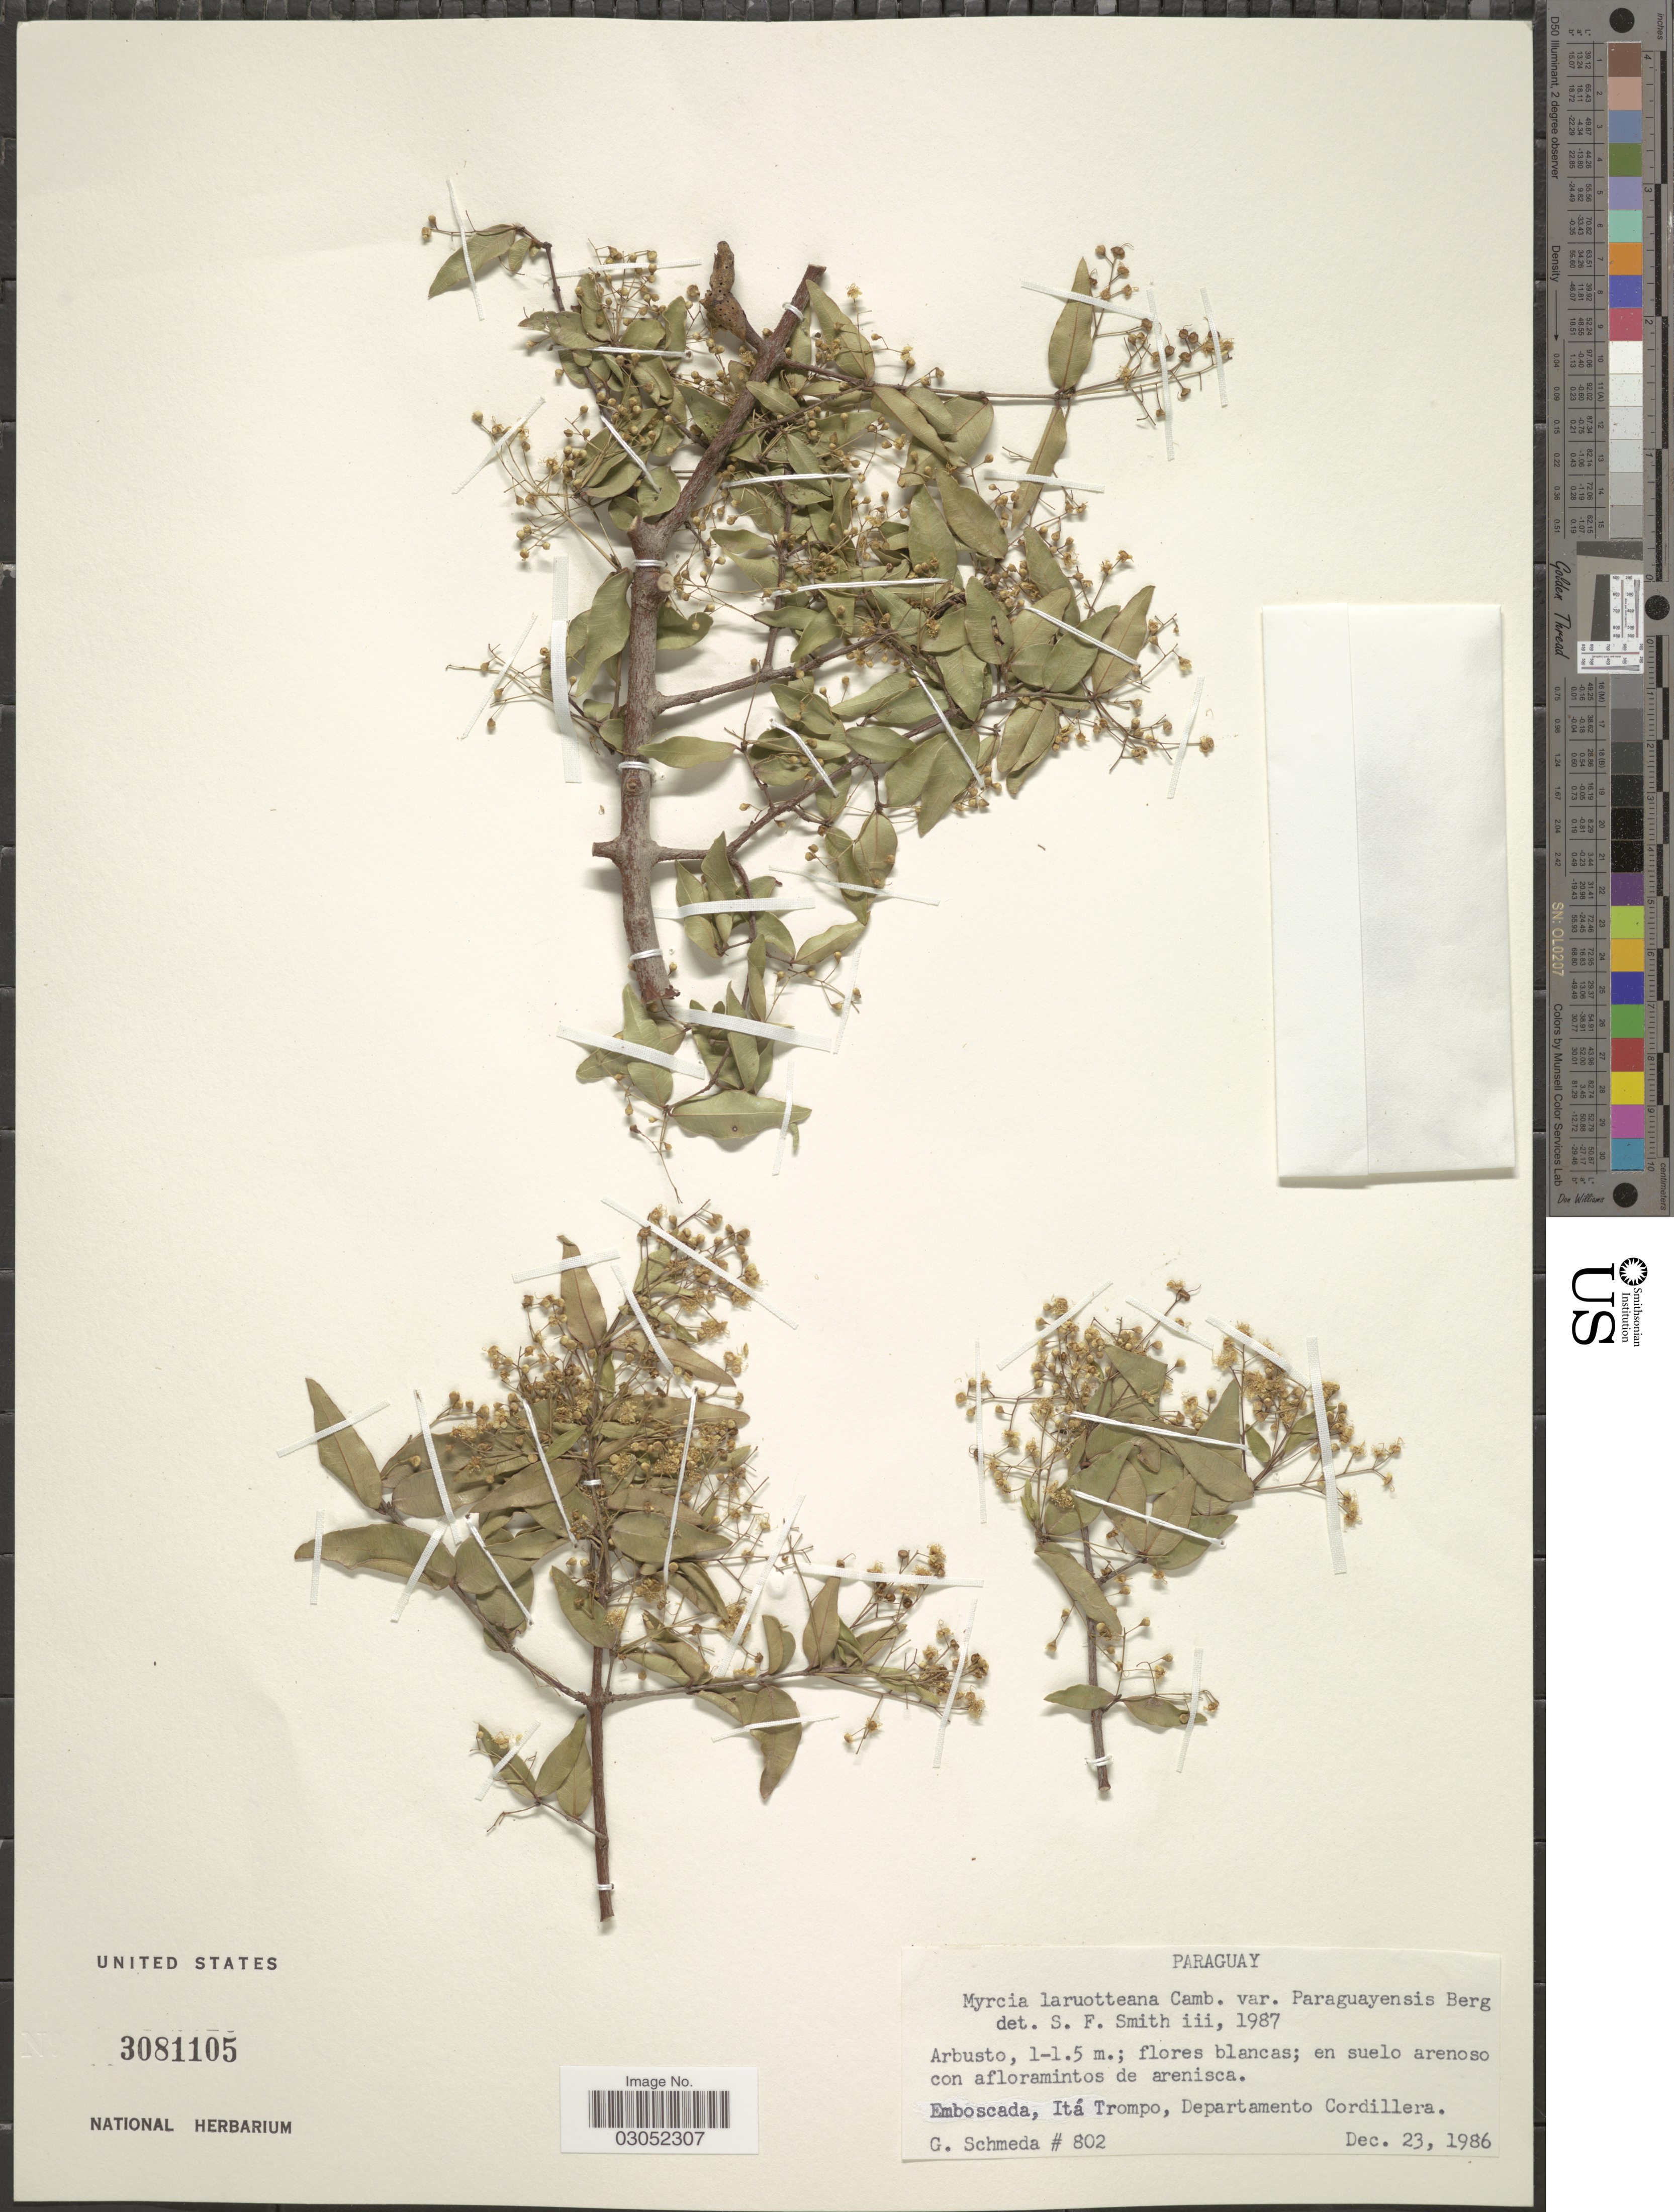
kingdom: Plantae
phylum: Tracheophyta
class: Magnoliopsida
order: Myrtales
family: Myrtaceae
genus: Myrcia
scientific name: Myrcia laruotteana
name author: Cambess.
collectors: G. Schmeda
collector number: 802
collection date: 1986-12-23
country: Paraguay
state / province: Cordillera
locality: Emboscada, Itá Trompo, Departamento Cordillera.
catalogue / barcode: US 3081105